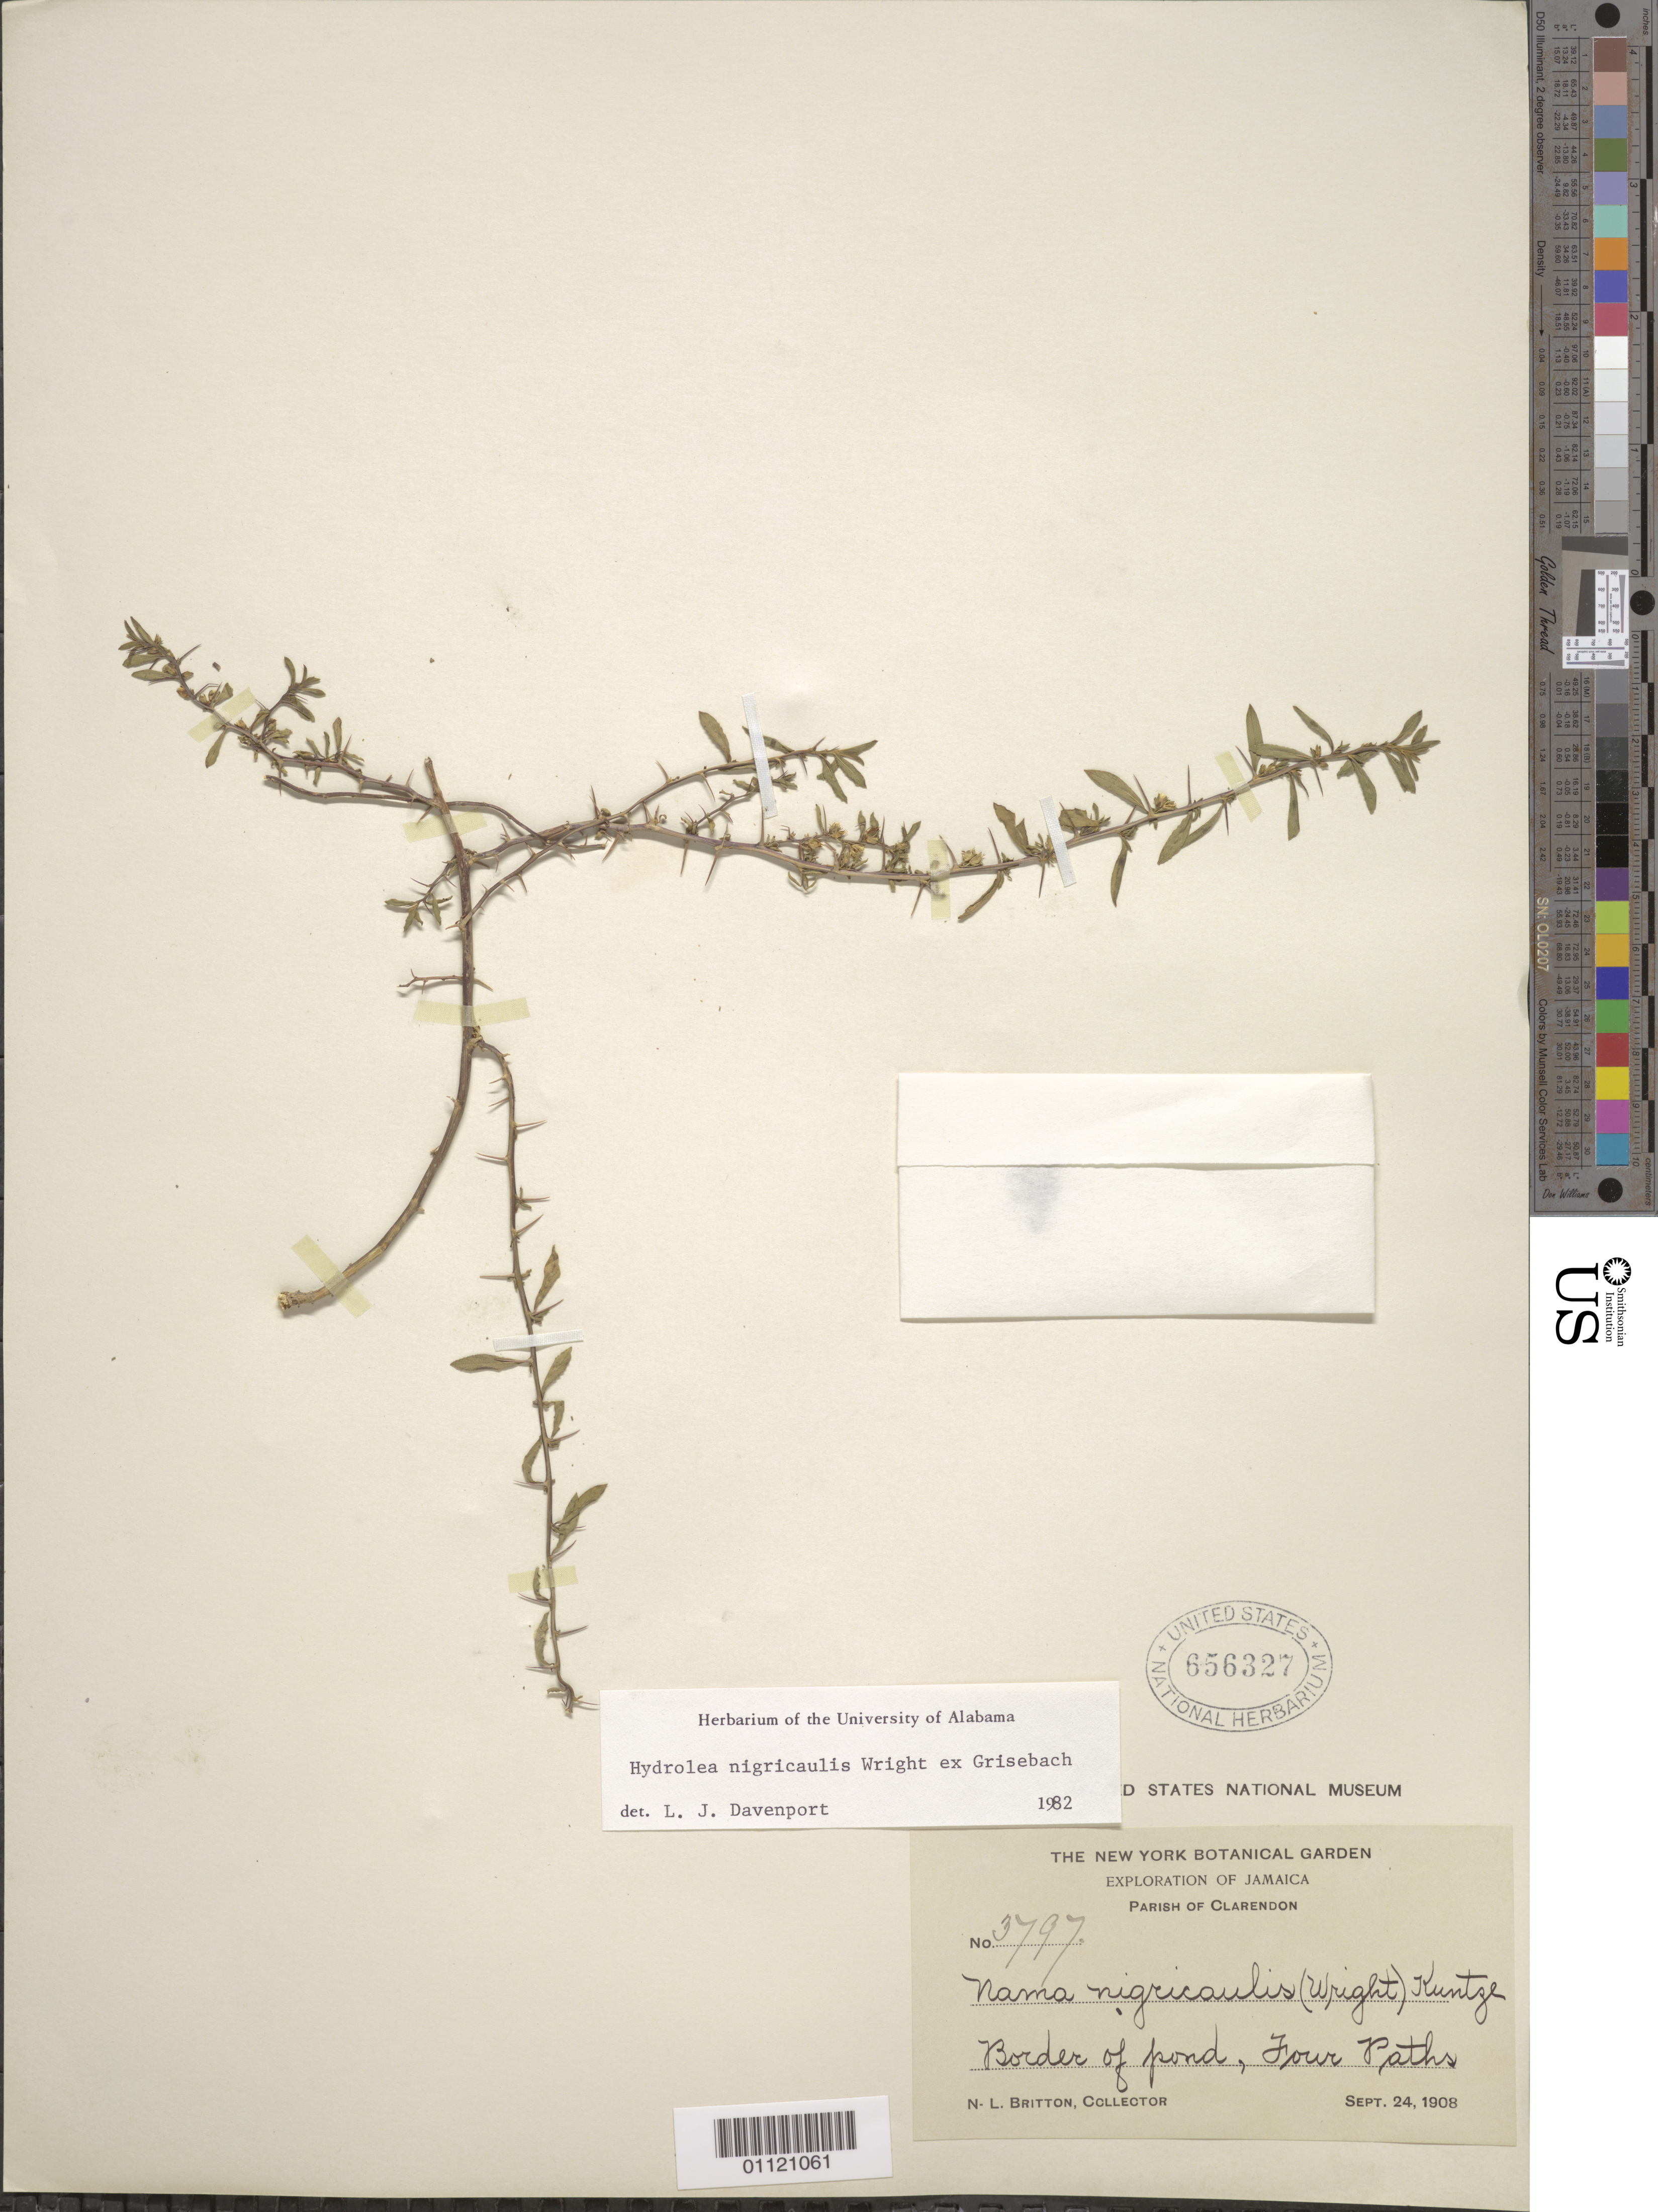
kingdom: Plantae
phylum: Tracheophyta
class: Magnoliopsida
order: Solanales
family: Hydroleaceae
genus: Hydrolea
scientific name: Hydrolea nigricaulis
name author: C. Wright ex Griseb.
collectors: N. Britton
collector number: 3797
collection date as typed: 24 Sep 1908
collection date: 1908-09-24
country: Jamaica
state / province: Clarendon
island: Jamaica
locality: Border of pond, Four Paths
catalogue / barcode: US 656327